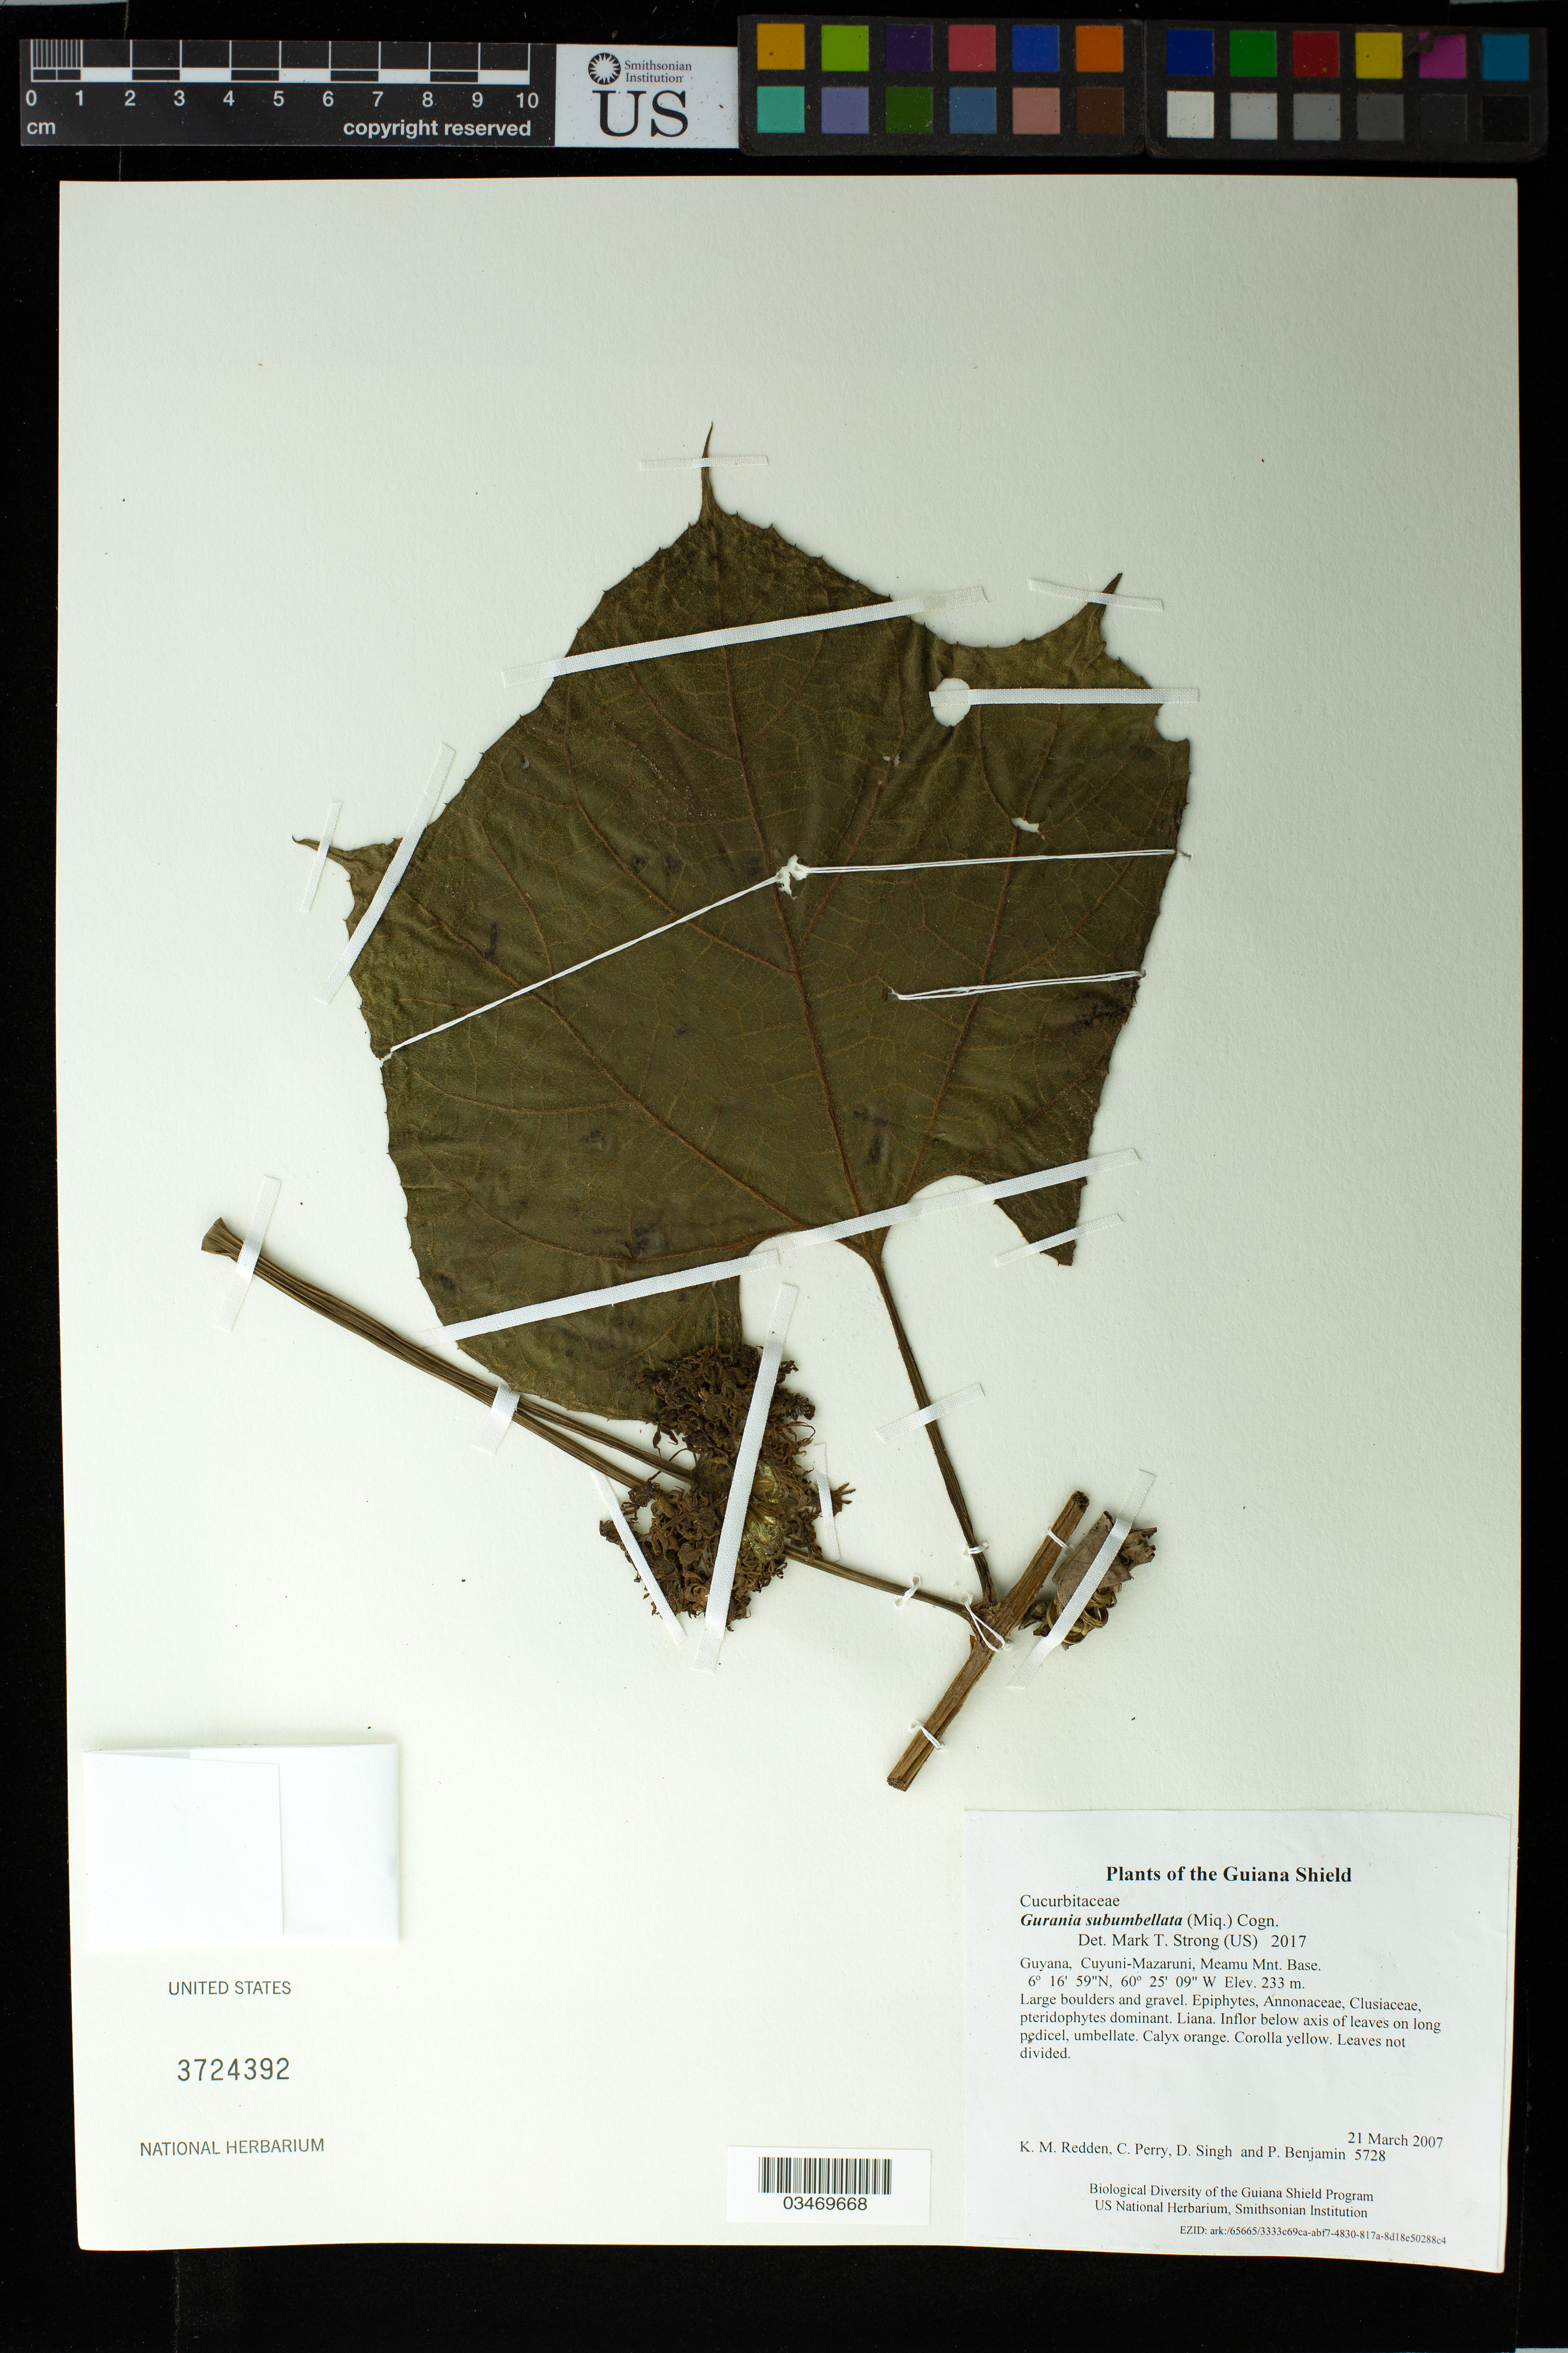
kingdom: Plantae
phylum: Tracheophyta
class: Magnoliopsida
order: Cucurbitales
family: Cucurbitaceae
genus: Gurania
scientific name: Gurania subumbellata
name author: (Miq.) Cogn.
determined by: Strong, M. T., (US), Smithsonian Institution - National Museum of Natural History (UNITED STATES)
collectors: K. M. Redden, C. Perry, D. Singh & P. Benjamin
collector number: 5728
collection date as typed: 21 March 2007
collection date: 2007-03-21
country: Guyana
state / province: Cuyuni-Mazaruni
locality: Meamu Mnt. Base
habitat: Large boulders and gravel. Epiphytes, Annonaceae, Clusiaceae, pteridophytes dominant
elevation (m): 233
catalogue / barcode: US 3724392